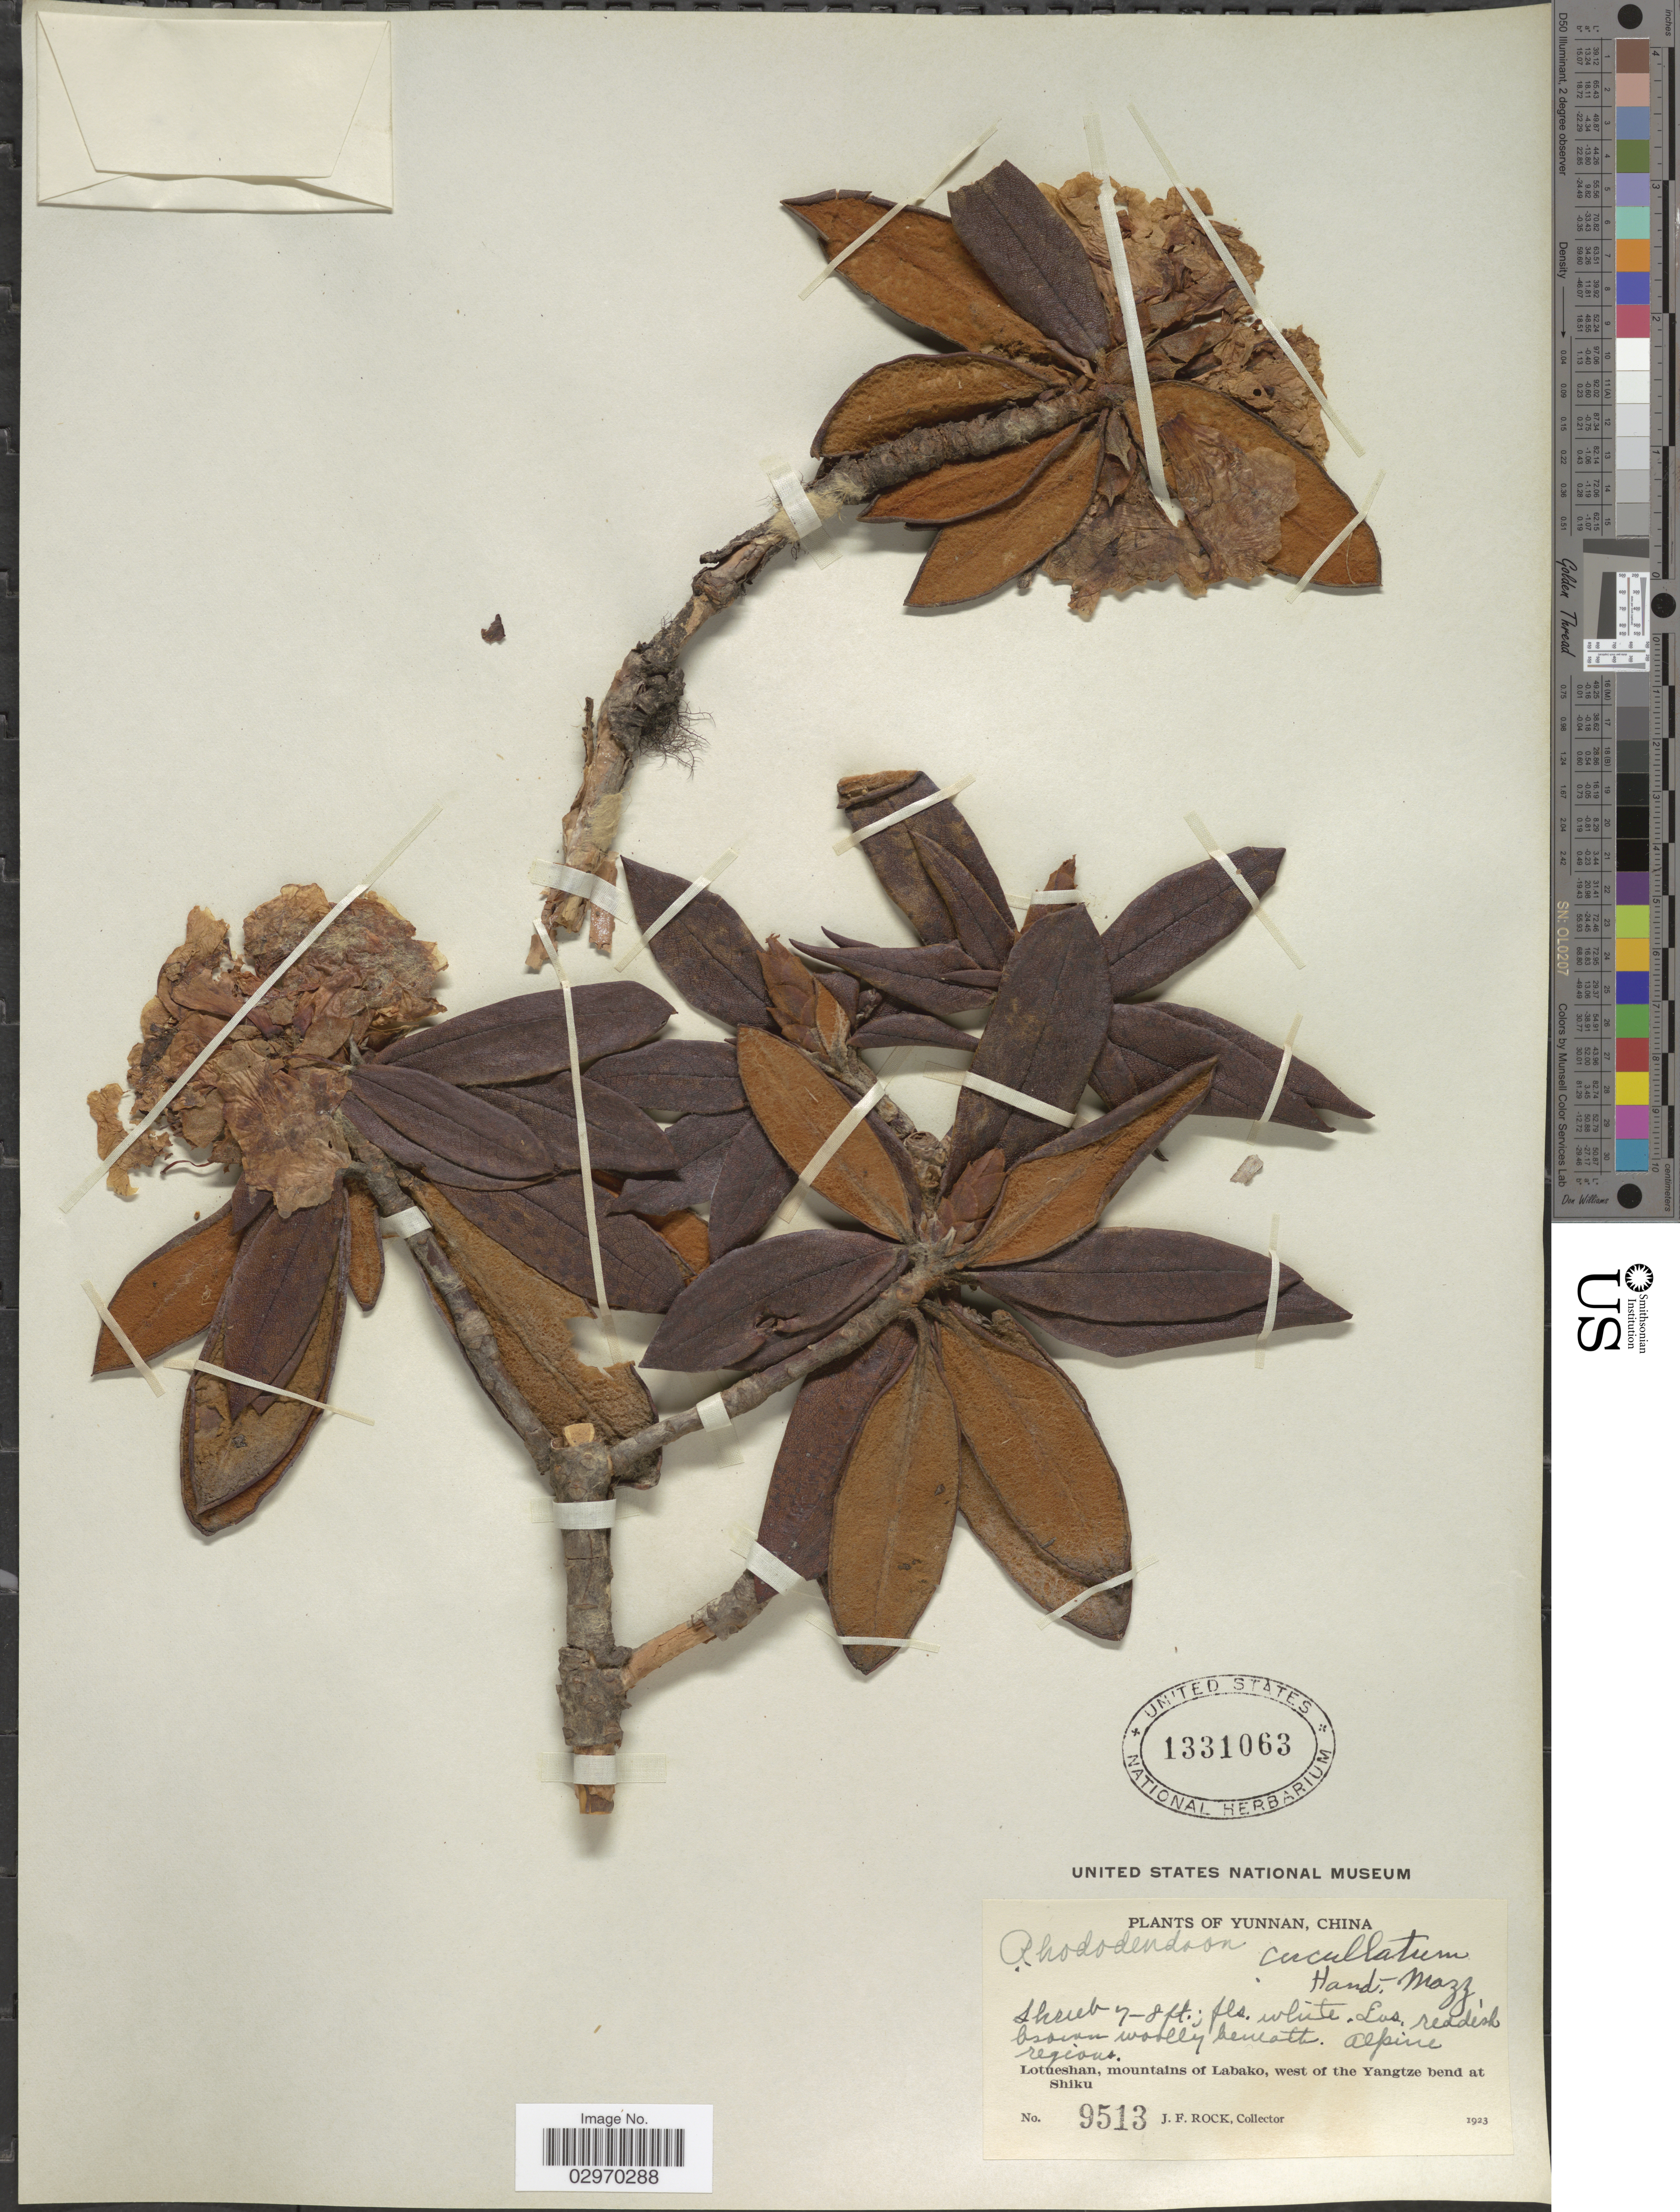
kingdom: Plantae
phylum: Tracheophyta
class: Magnoliopsida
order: Ericales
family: Ericaceae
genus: Rhododendron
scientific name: Rhododendron cucullatum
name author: Hand.-Mazz.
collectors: J. Rock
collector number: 9513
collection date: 1923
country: China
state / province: Yunnan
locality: Alpine regions. Lotueshan, mountains of Labako, west of the Yangtze bend at Shiku.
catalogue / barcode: US 1331063